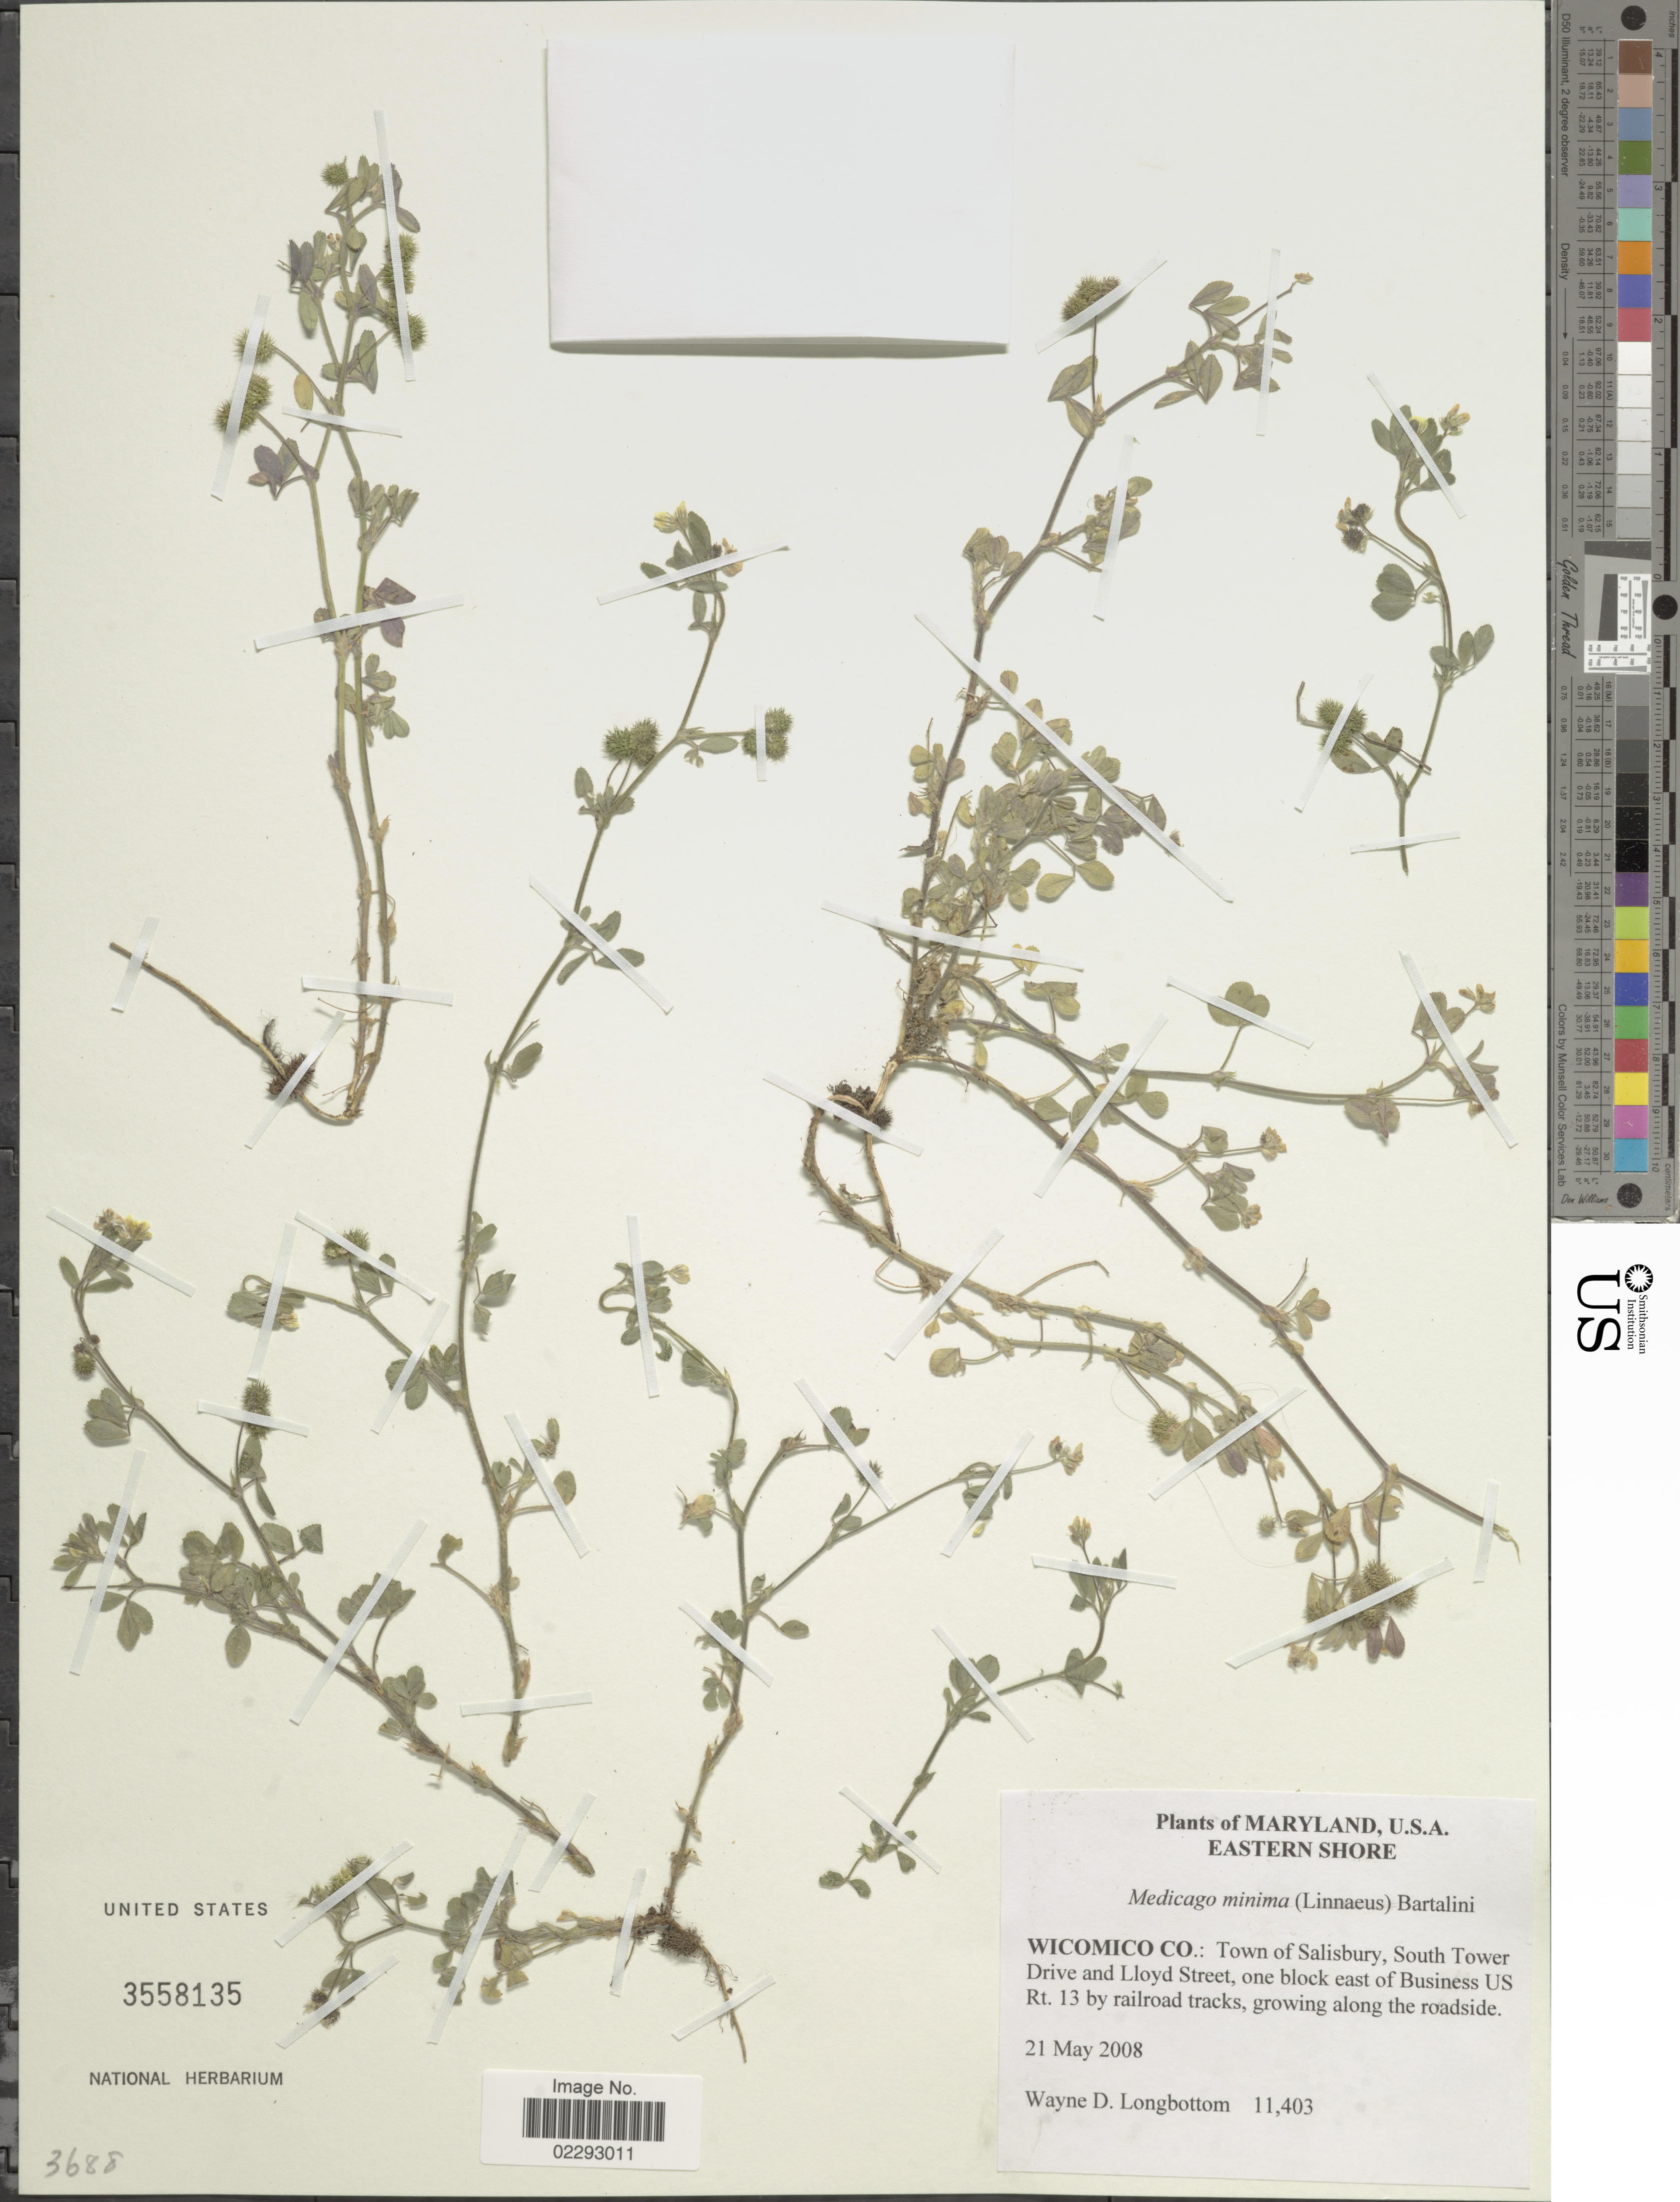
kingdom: Plantae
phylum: Tracheophyta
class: Magnoliopsida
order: Fabales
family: Fabaceae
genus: Medicago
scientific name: Medicago minima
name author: Lam.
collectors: W. D. Longbottom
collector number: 11403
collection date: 2008-05-21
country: United States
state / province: Maryland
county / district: Wicomico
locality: Maryland, U.S.A. Eastern Shore, Wicomico: Town of Salisbury, South Tower Drive and Lloyd Street, one block east of Business US Rt. 13 by railroad tracks, growing Along the roadside.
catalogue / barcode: US 3558135